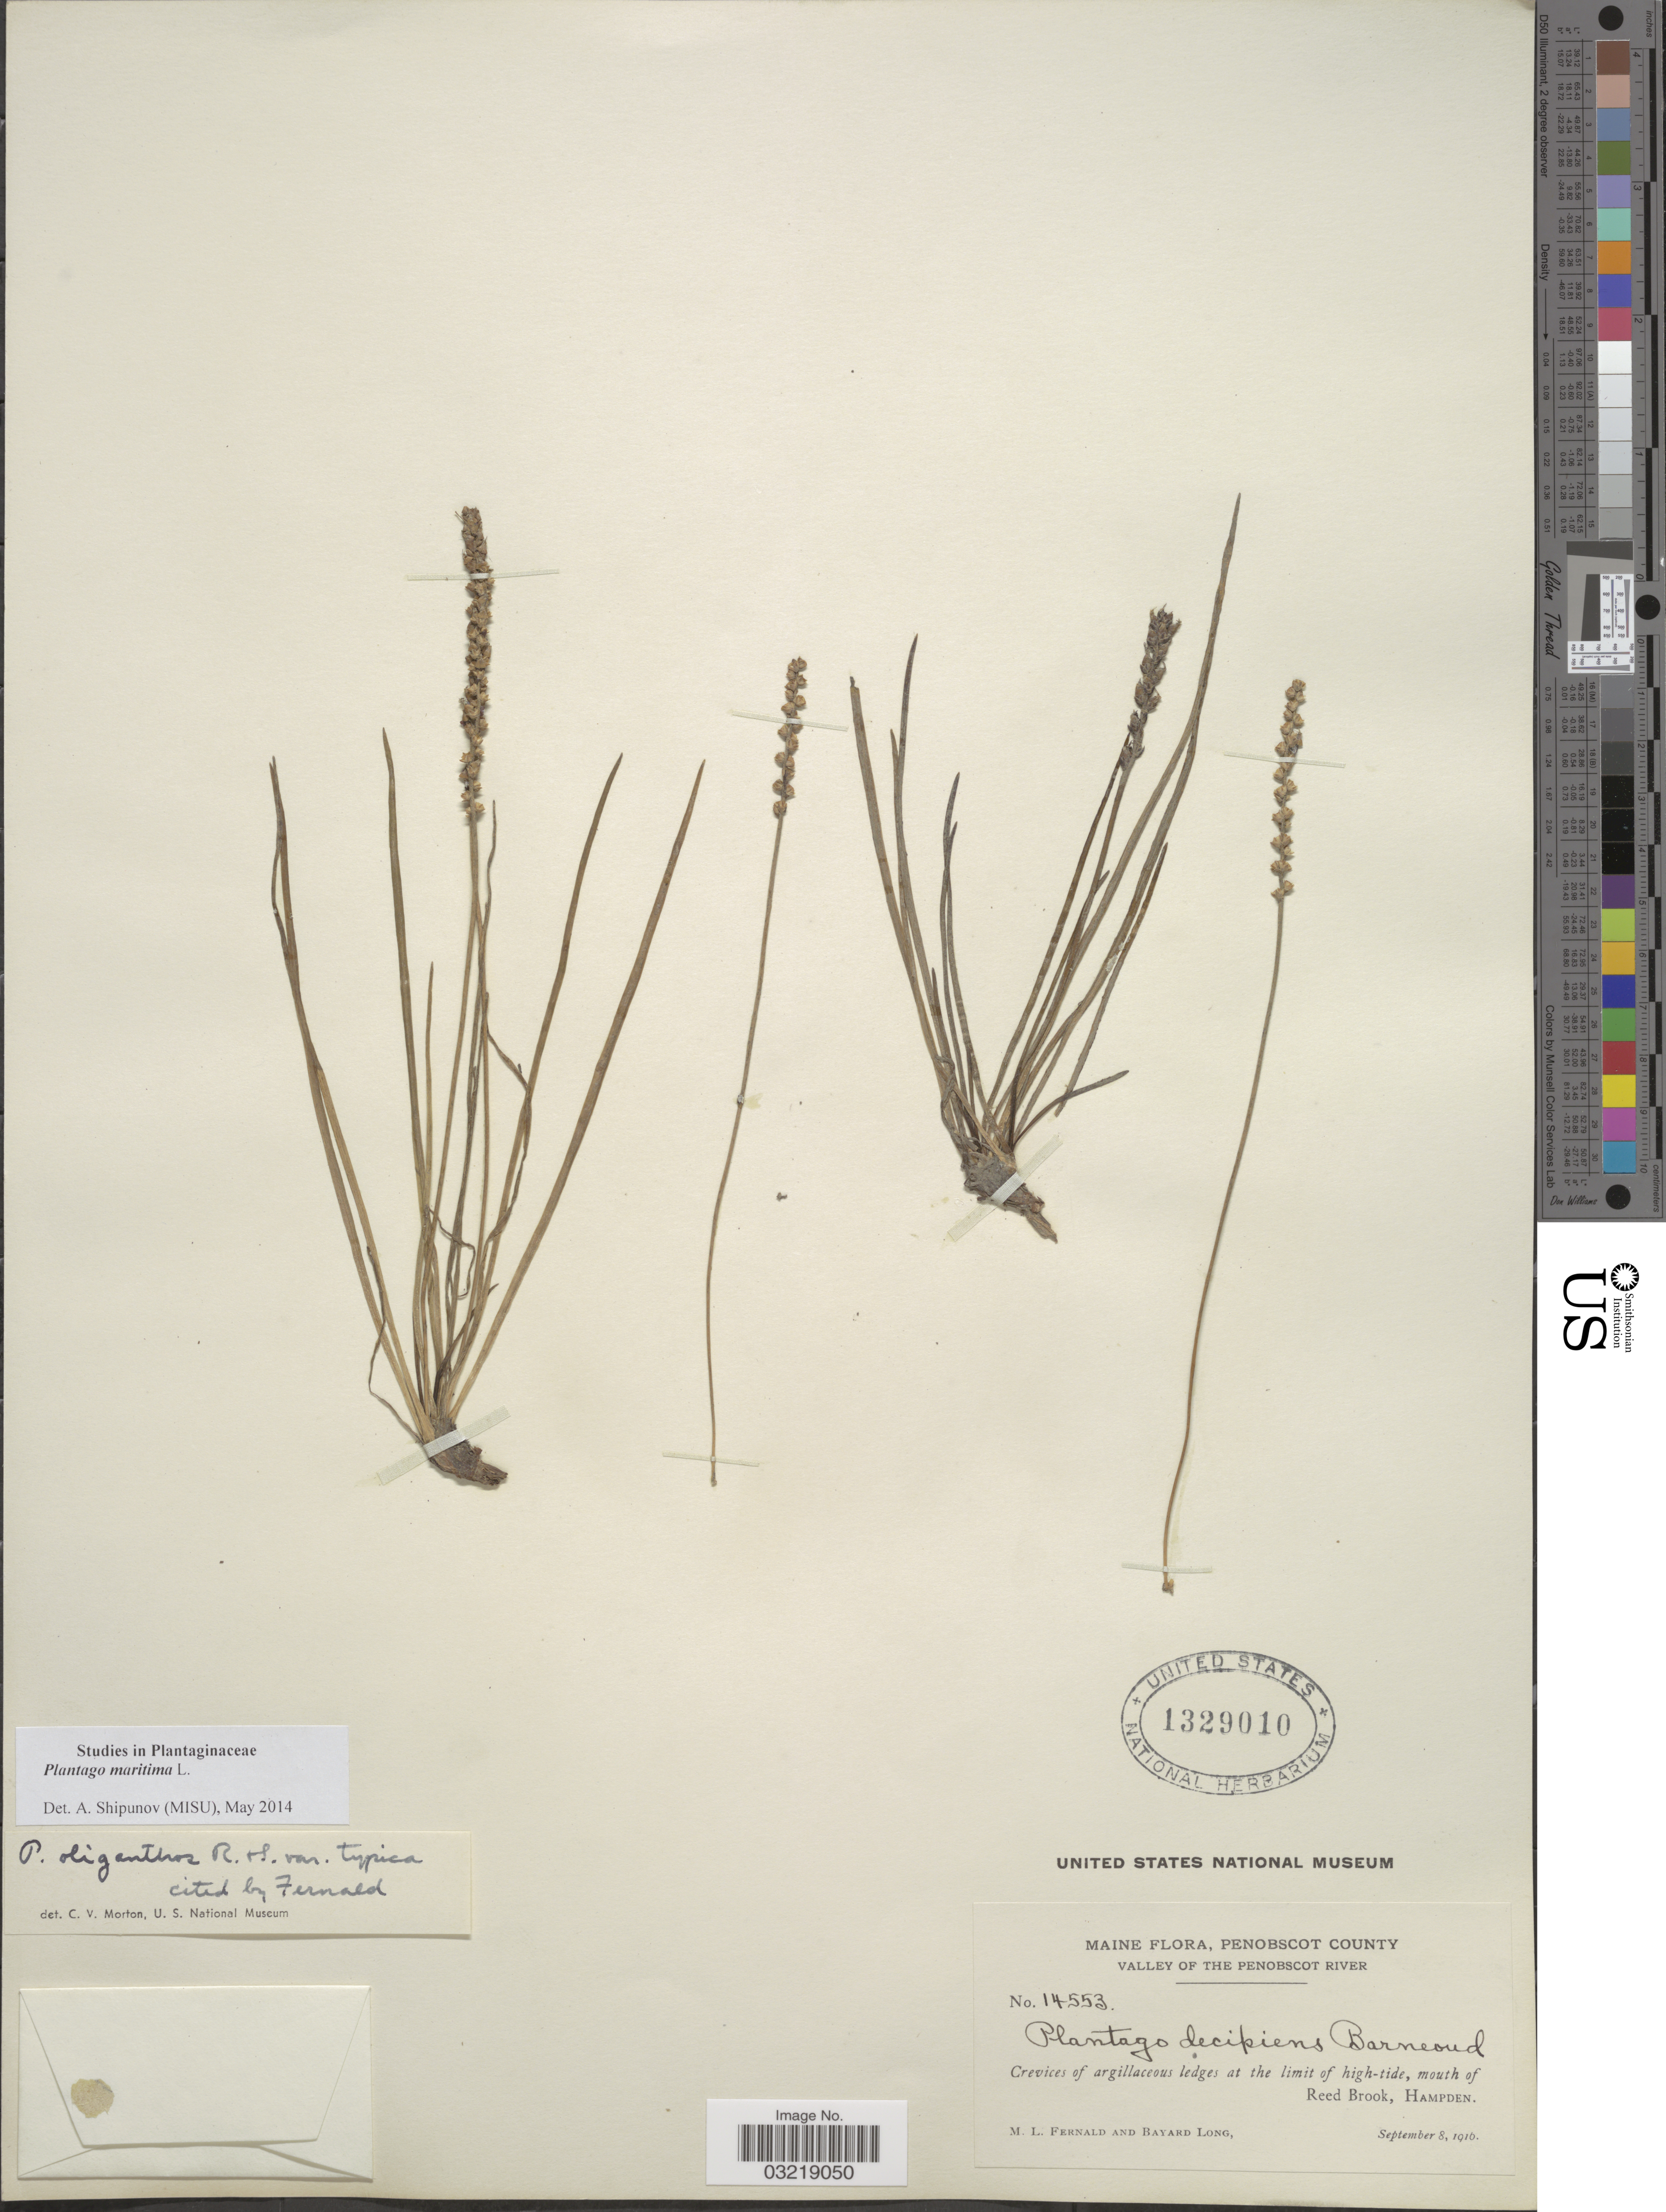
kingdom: Plantae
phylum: Tracheophyta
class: Magnoliopsida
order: Lamiales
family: Plantaginaceae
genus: Plantago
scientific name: Plantago maritima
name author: L.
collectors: M. L. Fernald & B. Long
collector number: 14553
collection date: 1916-09-08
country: United States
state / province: Maine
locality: Penobscot County. Valley of the Penobscot River. Crevices of argillaceous ledges at the limit of high-tide, mouth of Reed Brook, Hampden.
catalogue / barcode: US 1329010